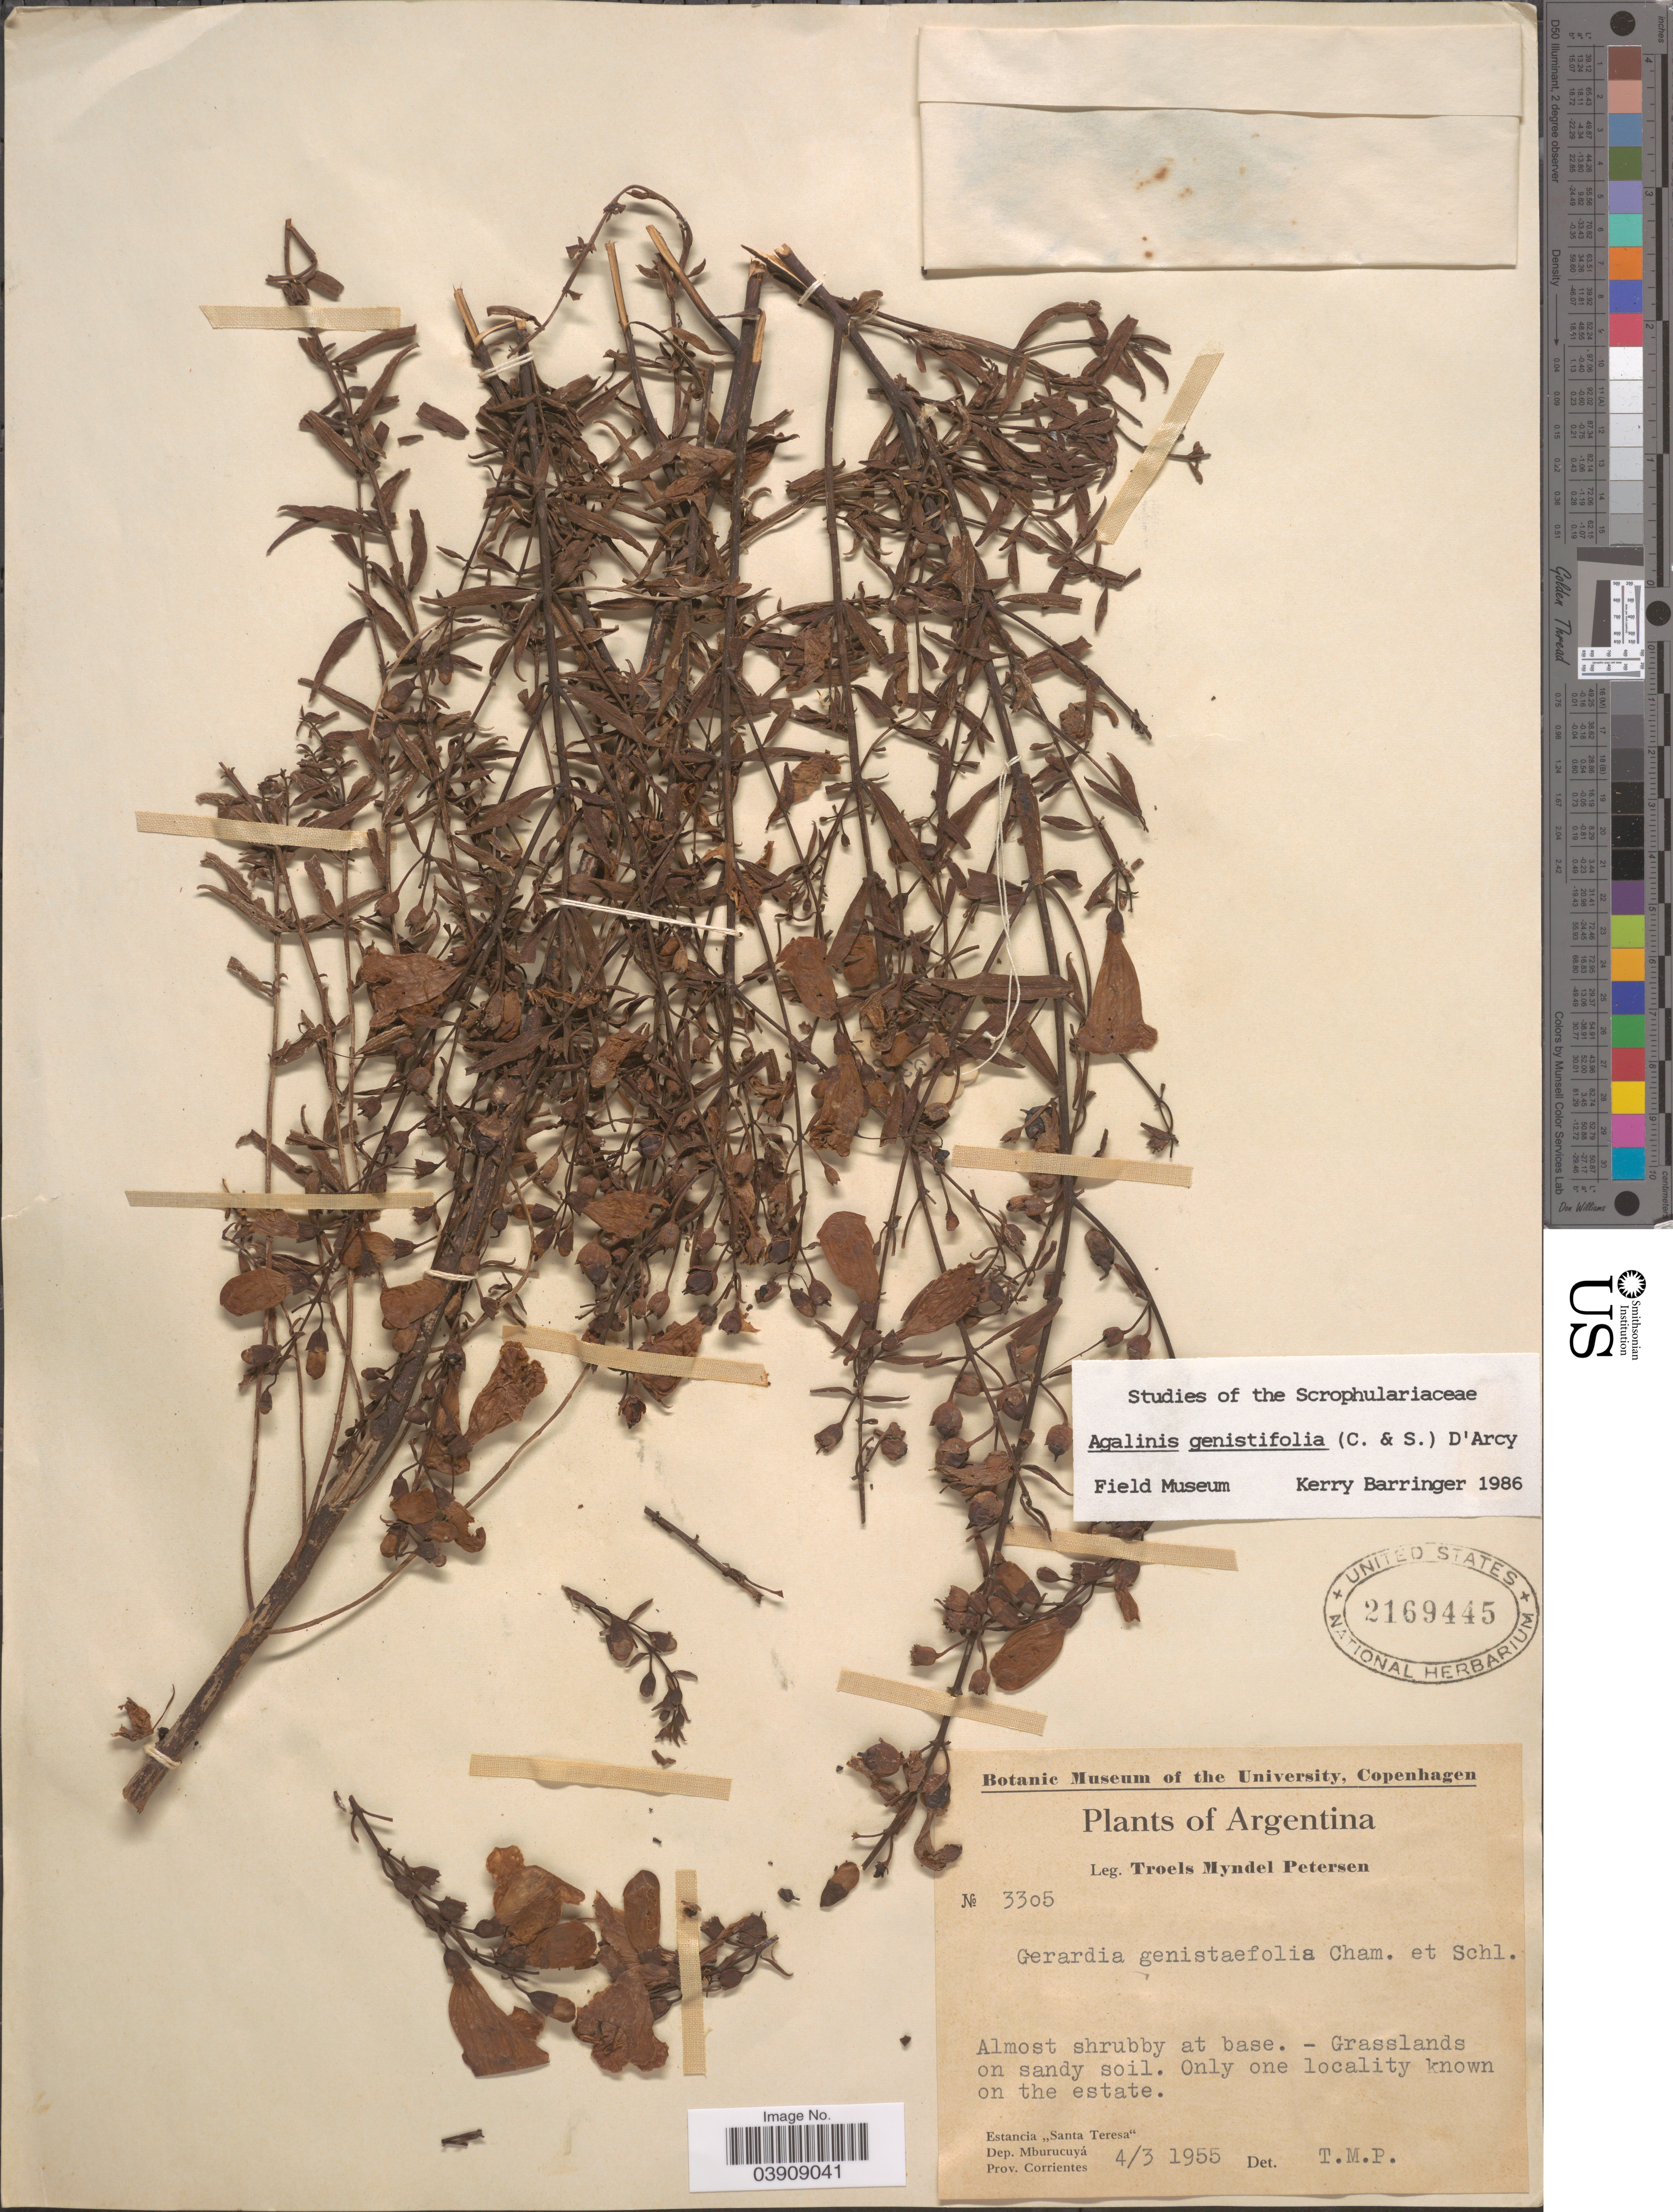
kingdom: Plantae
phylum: Tracheophyta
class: Magnoliopsida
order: Lamiales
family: Orobanchaceae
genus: Agalinis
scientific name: Agalinis genistifolia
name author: (Cham. & Schltdl.) D'Arcy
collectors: T. Pederson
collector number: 33o5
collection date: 1955-03-04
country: Argentina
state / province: Corrientes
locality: Grasslands on sandy soil. Estancia "Santa Teresa". Dep. Mburucuyá.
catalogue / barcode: US 2169445